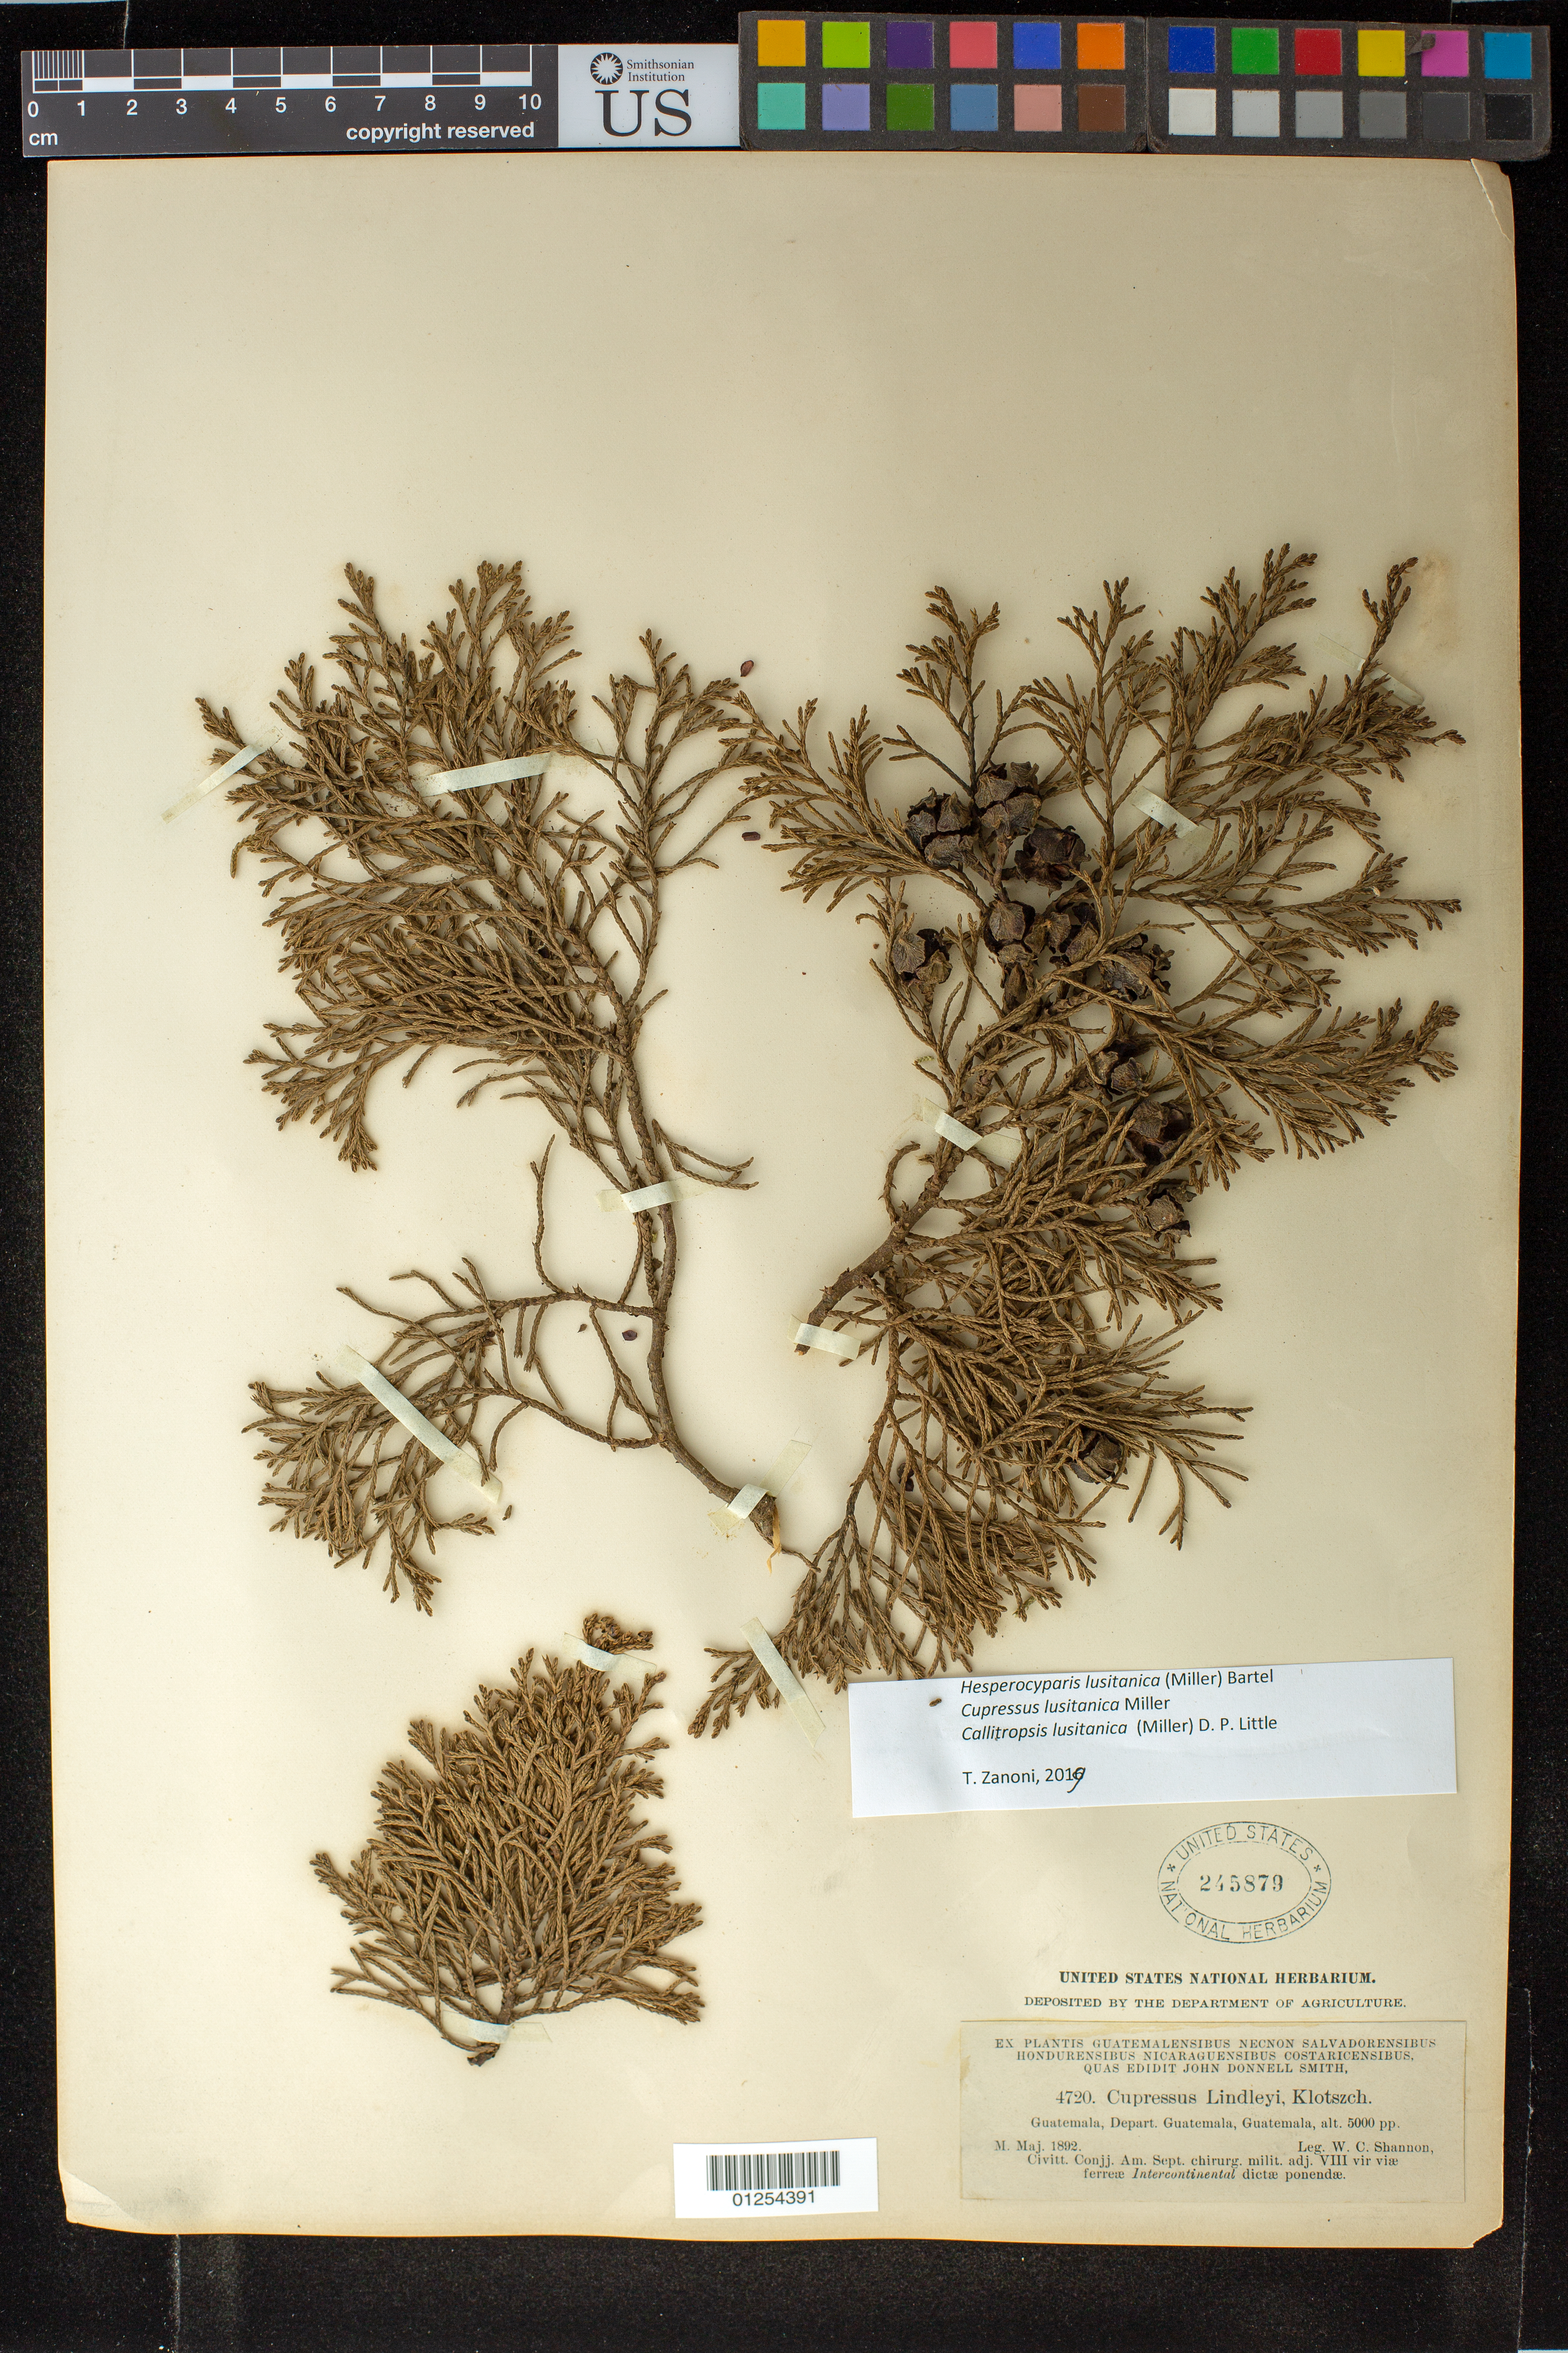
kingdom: Plantae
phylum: Tracheophyta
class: Pinopsida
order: Pinales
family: Cupressaceae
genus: Hesperocyparis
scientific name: Hesperocyparis lusitanica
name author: (Miller) Bartel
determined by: Zanoni, T. A., (NY), New York Botanical Garden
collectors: W. C. Shannon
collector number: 4720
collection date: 1892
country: Guatemala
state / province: Guatemala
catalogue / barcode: US 245879